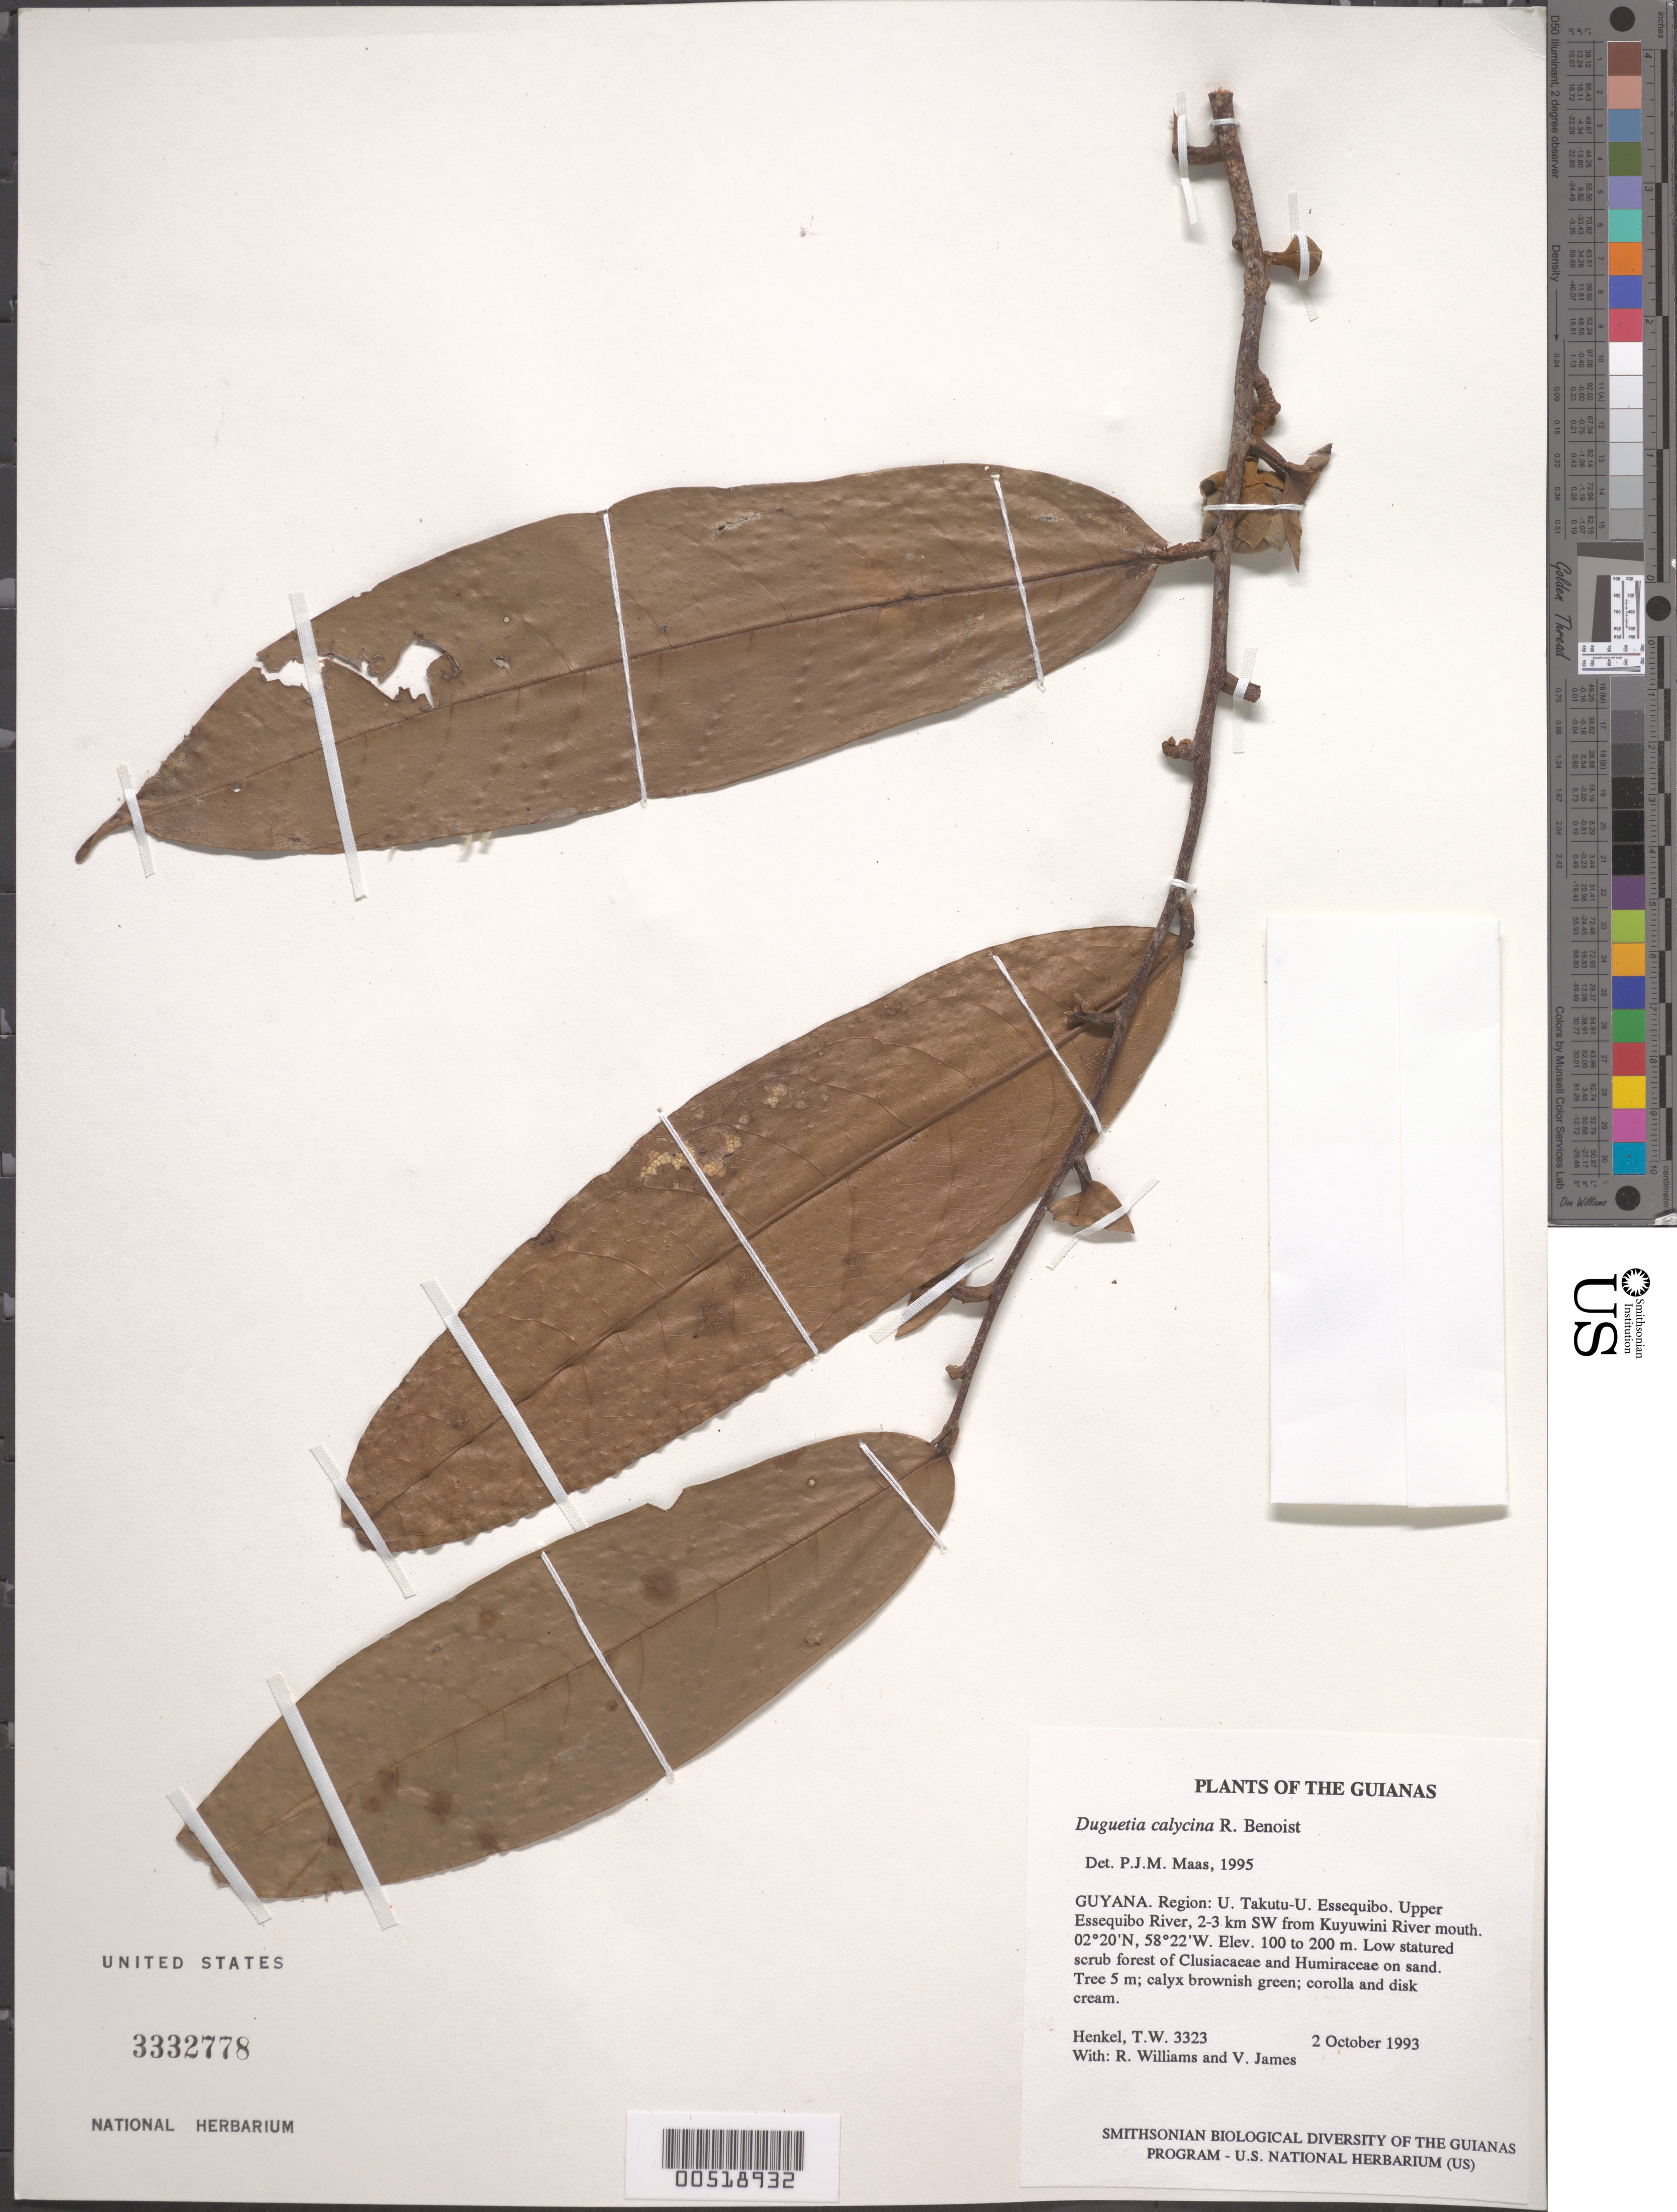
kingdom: Plantae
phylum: Tracheophyta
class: Magnoliopsida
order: Magnoliales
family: Annonaceae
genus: Duguetia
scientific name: Duguetia calycina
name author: Benoist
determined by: Maas, Paul J. M.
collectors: T. Henkel, R. Williams & V. James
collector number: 3323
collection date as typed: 2 October 1993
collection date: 1993-10-02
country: Guyana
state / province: U. Takutu-U. Essequibo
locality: Upper Essequibo River, 2-3 km SW from Kuyuwini River mouth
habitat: Low statured scrub forest of Clusiacaeae and Humiraceae on sand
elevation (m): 100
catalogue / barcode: US 3332778